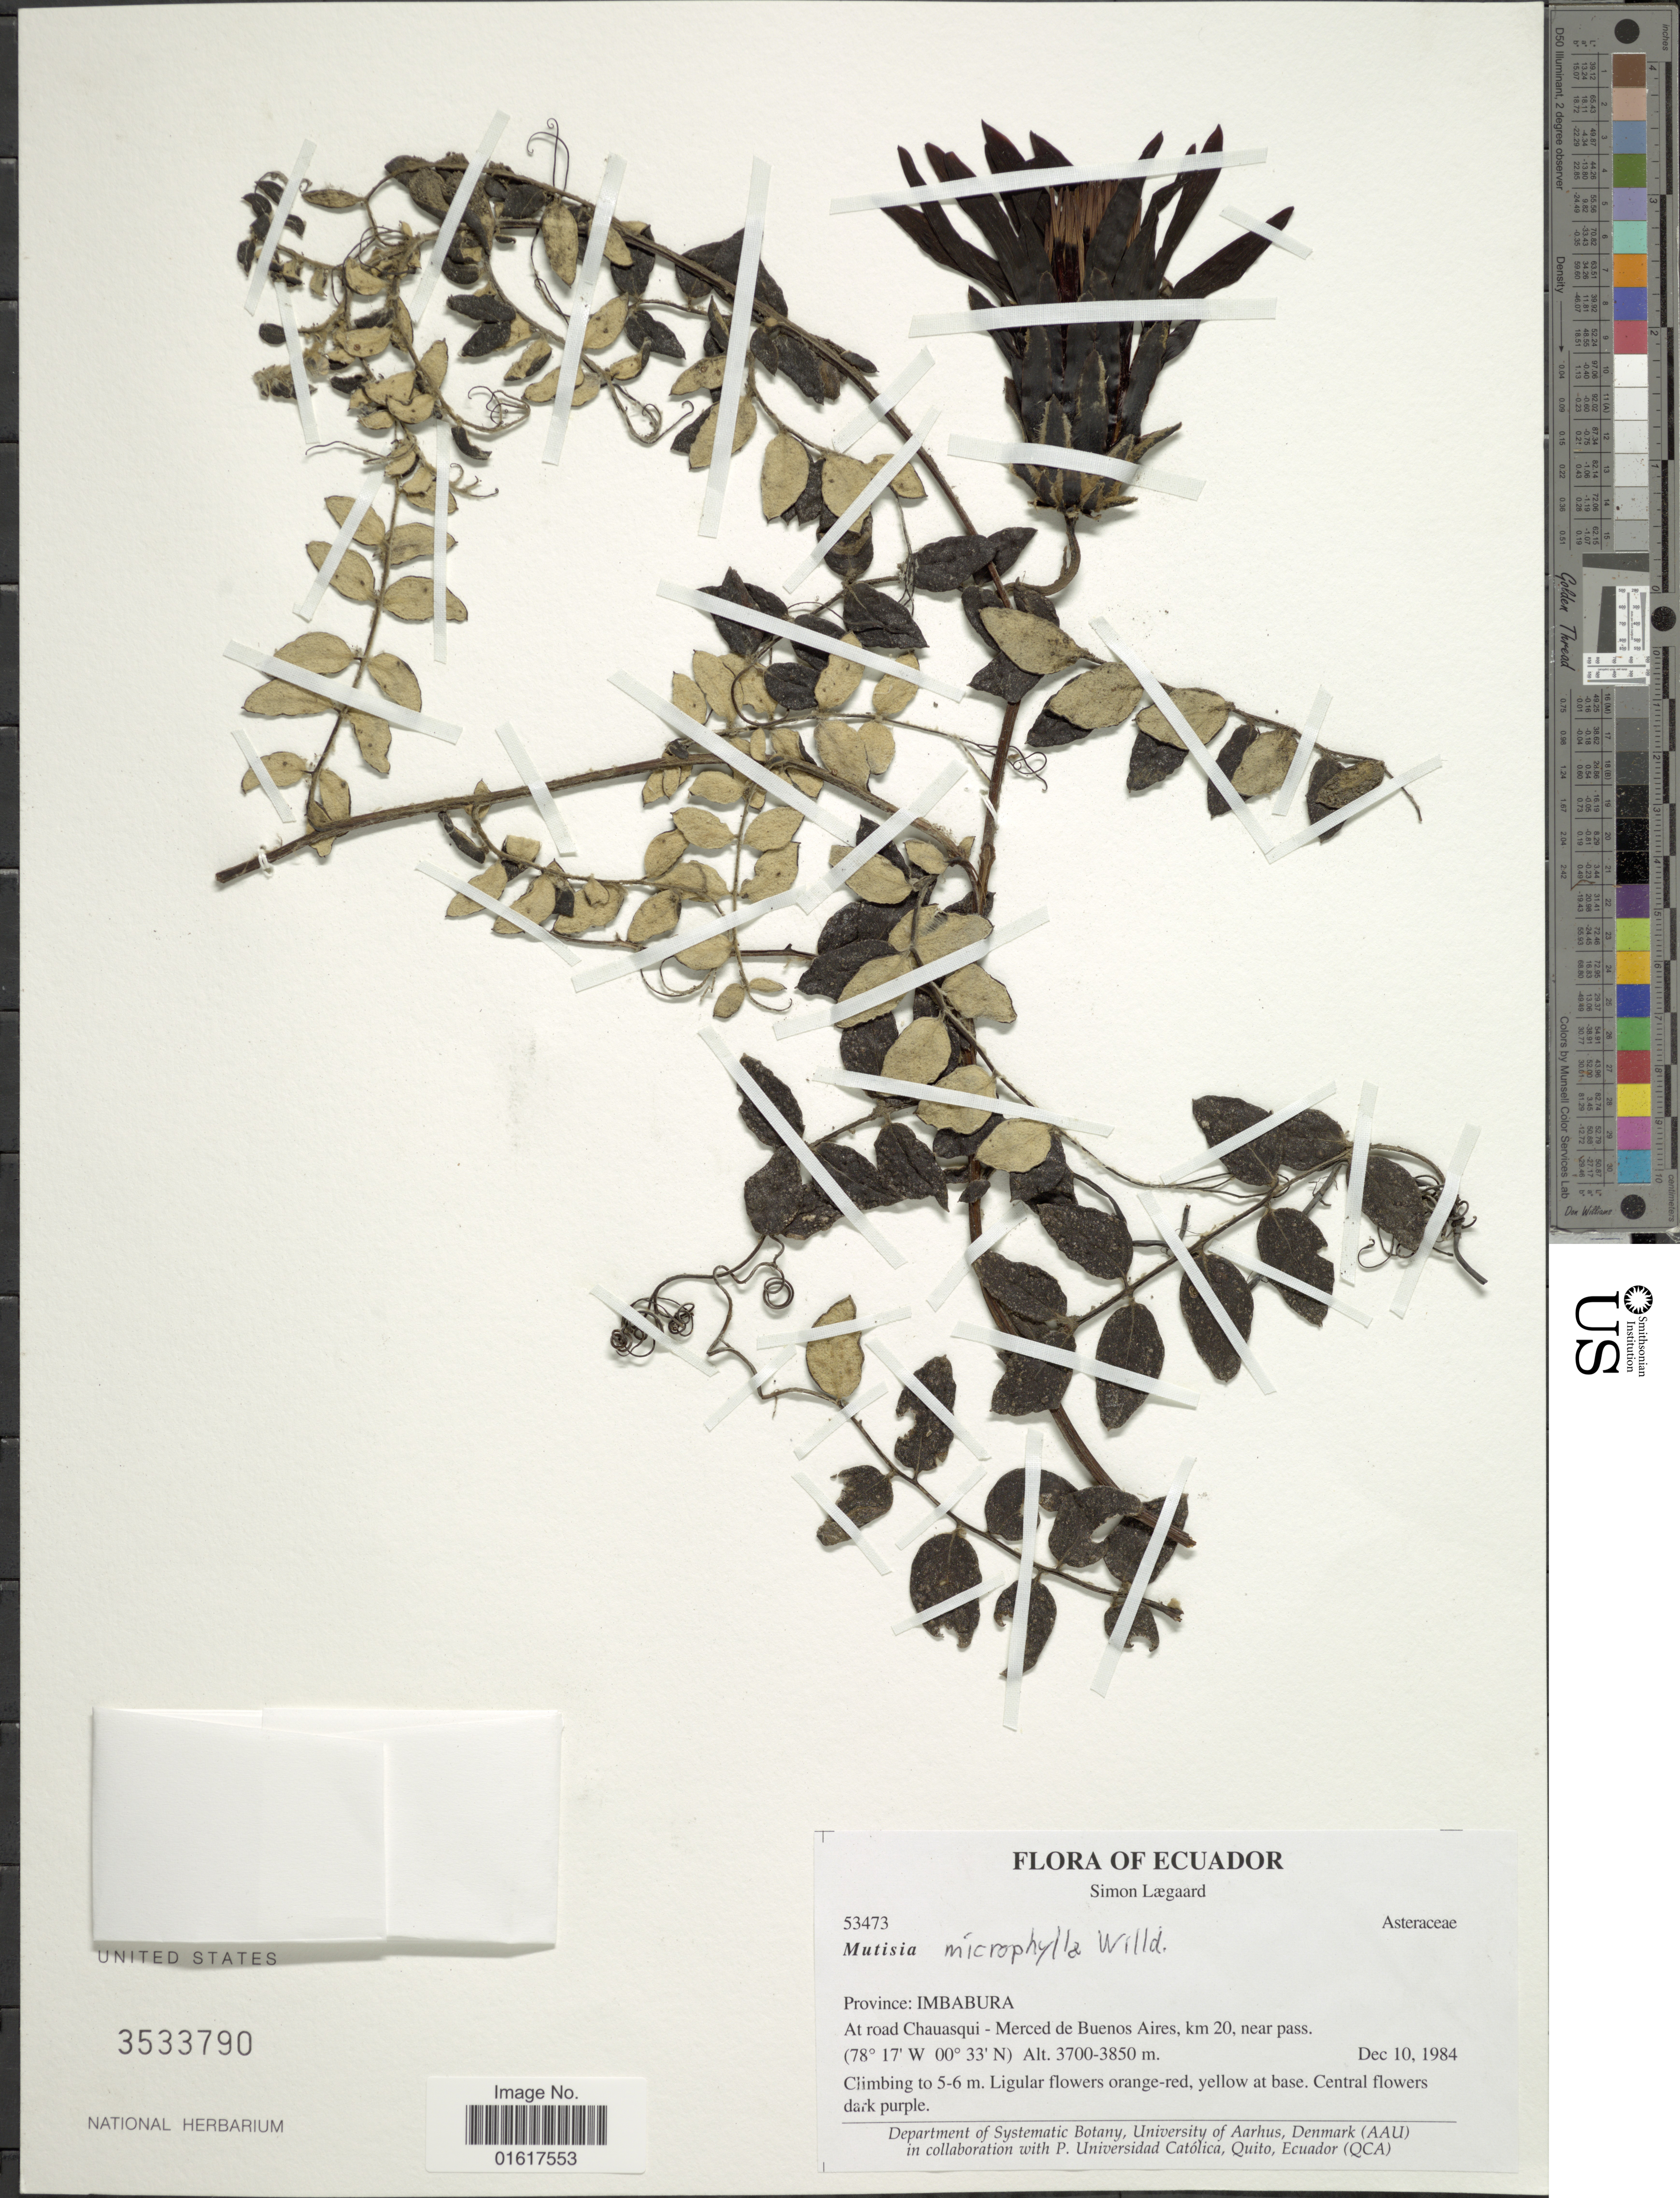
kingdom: Plantae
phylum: Tracheophyta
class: Magnoliopsida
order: Asterales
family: Asteraceae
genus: Mutisia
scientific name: Mutisia microphylla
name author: Willd. ex DC.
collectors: S. Lægaard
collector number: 53473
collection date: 1984-12-10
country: Ecuador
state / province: Imbabura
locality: At road Chauasqui - Merced de Buenos Aires, km 20, near pass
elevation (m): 3700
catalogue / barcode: US 3533790